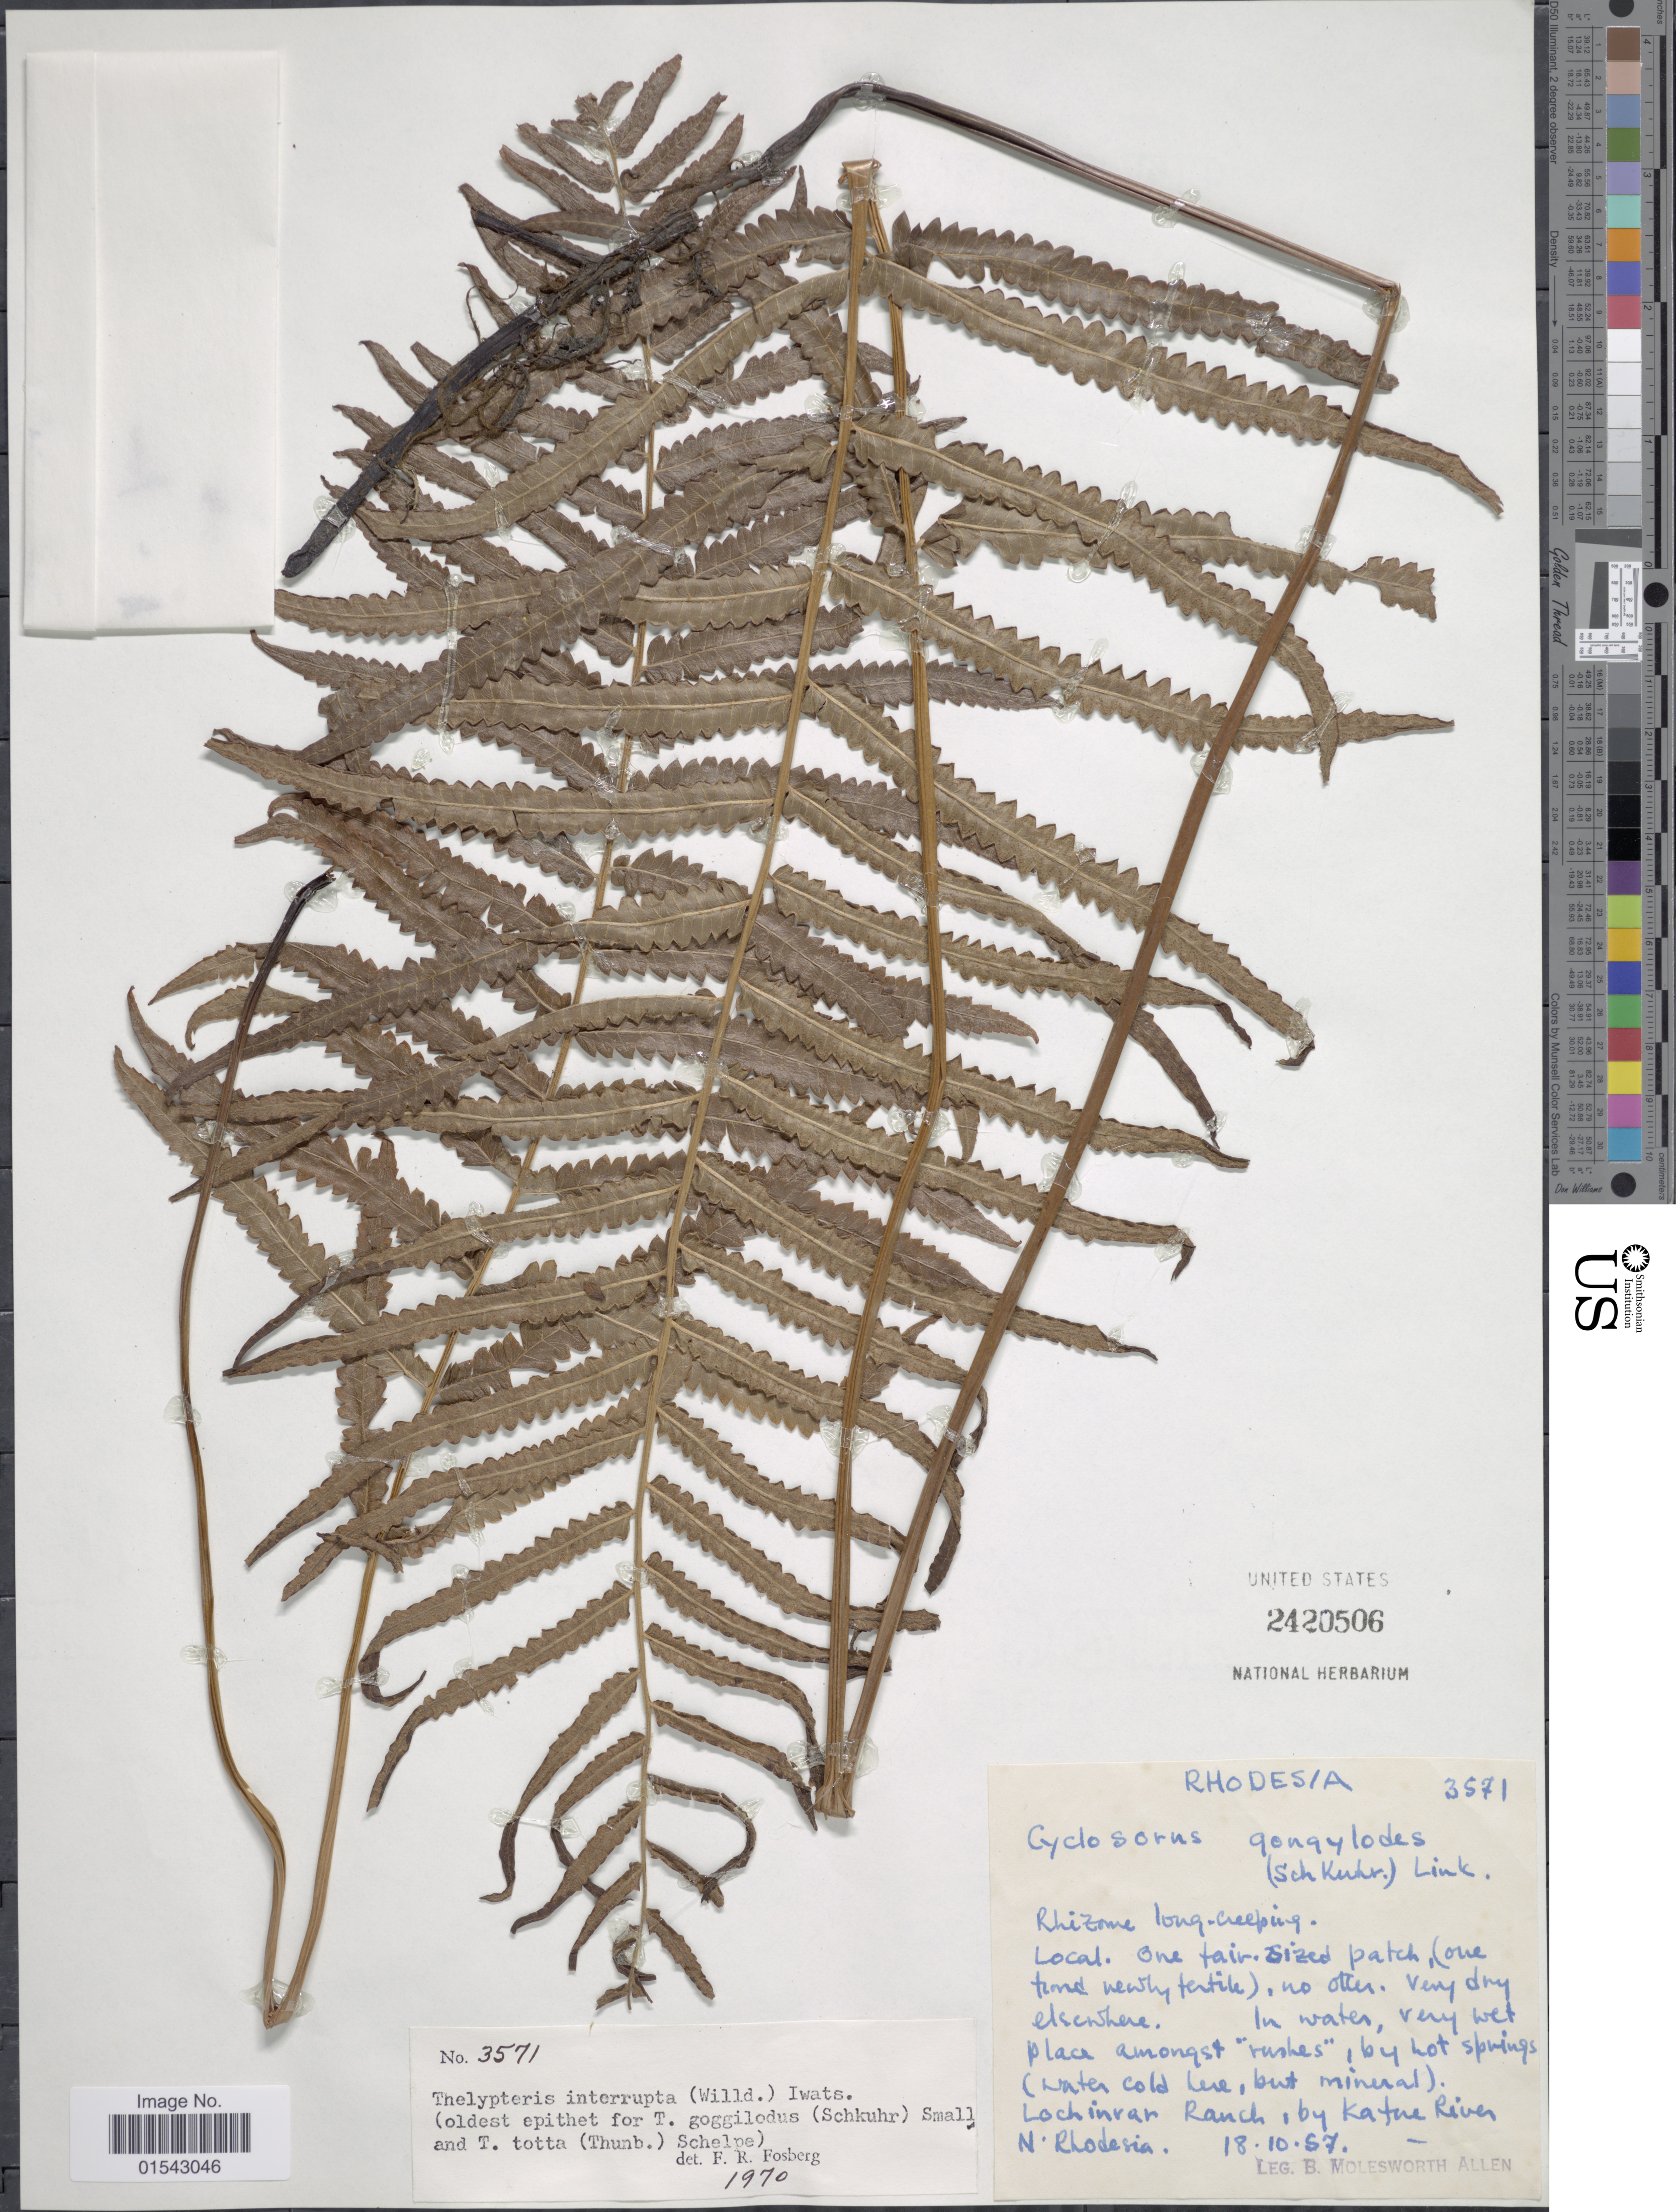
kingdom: Plantae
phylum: Tracheophyta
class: Polypodiopsida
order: Polypodiales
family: Thelypteridaceae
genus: Cyclosorus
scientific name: Cyclosorus interruptus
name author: (Willd.) H. Itô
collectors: B. E. G. Molesworth-Allen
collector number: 3571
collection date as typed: Transcribed d/m/y: 18/10/57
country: Zimbabwe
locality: Rhodesia, Lochinrar Ranch, by Katue River, N. Rhodesia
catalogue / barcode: US 2420506